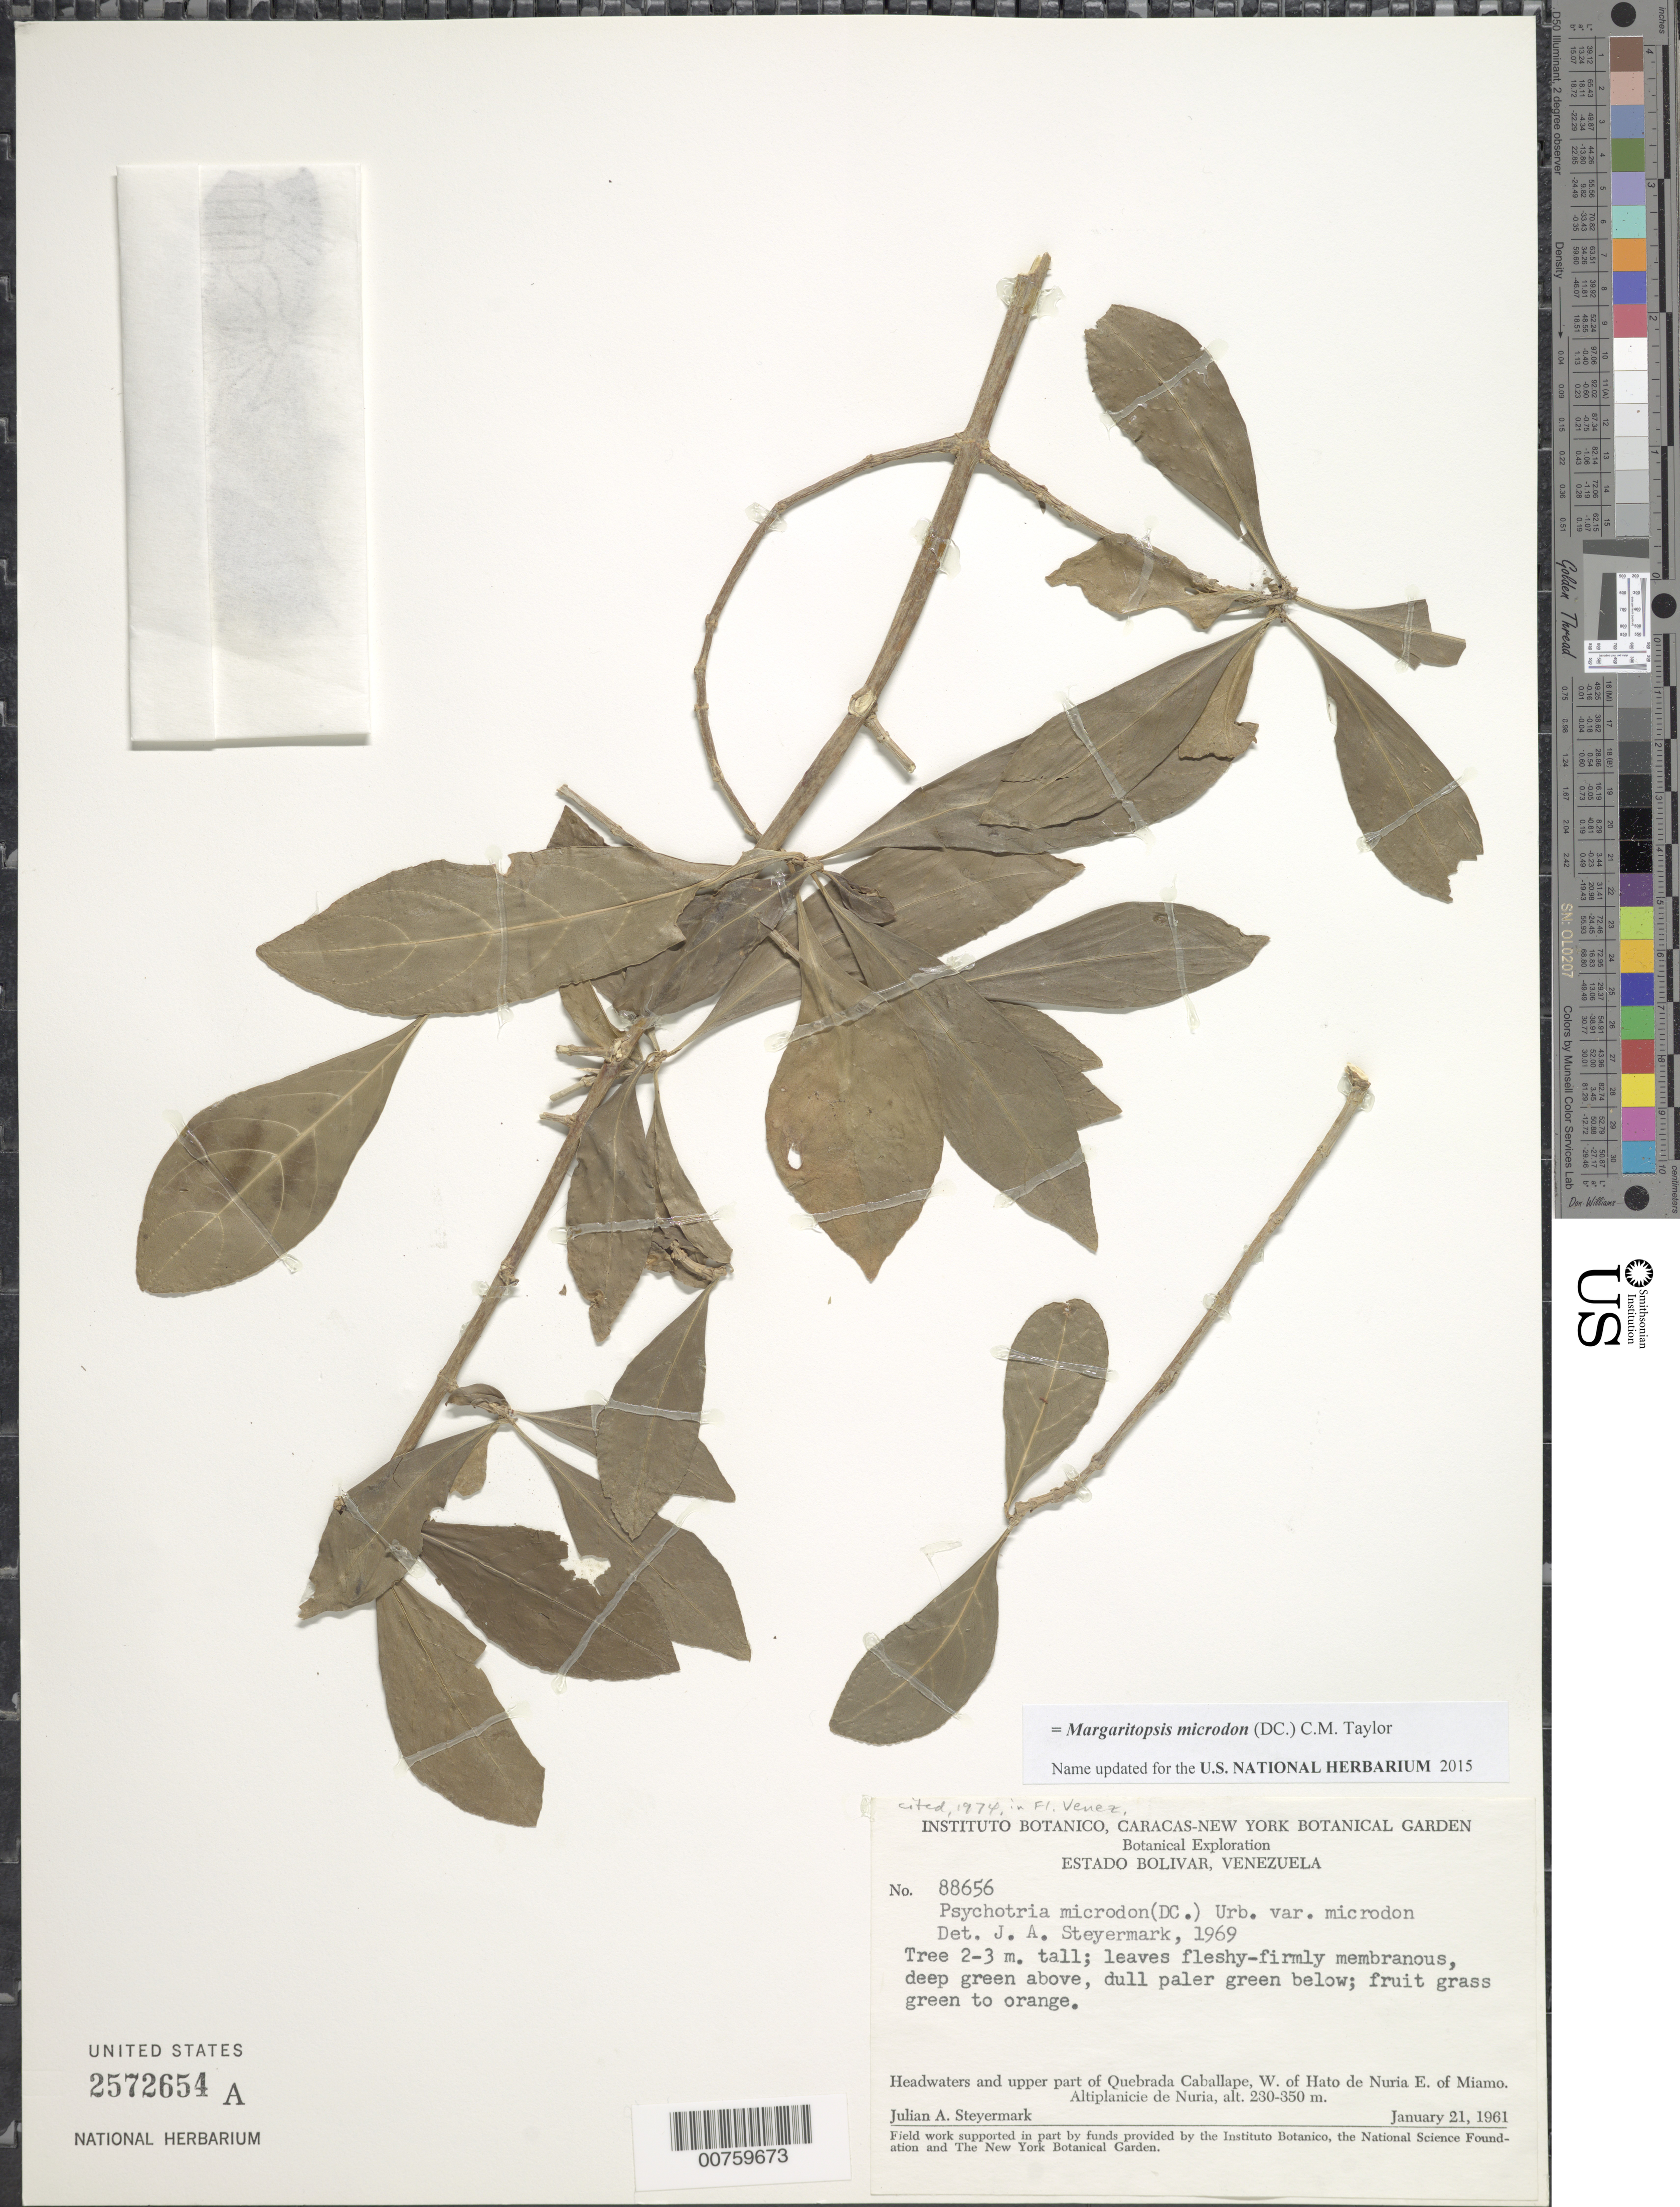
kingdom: Plantae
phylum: Tracheophyta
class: Magnoliopsida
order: Gentianales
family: Rubiaceae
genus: Psychotria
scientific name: Psychotria microdon var. microdon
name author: (DC.) Urb.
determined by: Steyermark, Julian A., (VEN)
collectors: J. Steyermark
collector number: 88656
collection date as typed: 21-Jan-61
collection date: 1961-01-21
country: Venezuela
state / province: Bolívar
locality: Quebrada Caballape, W of Hato de Nuria, E of Miamo, Altiplanicie de Nuria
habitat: Headwaters sand upper part of quebrada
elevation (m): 230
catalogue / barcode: US 2572654A